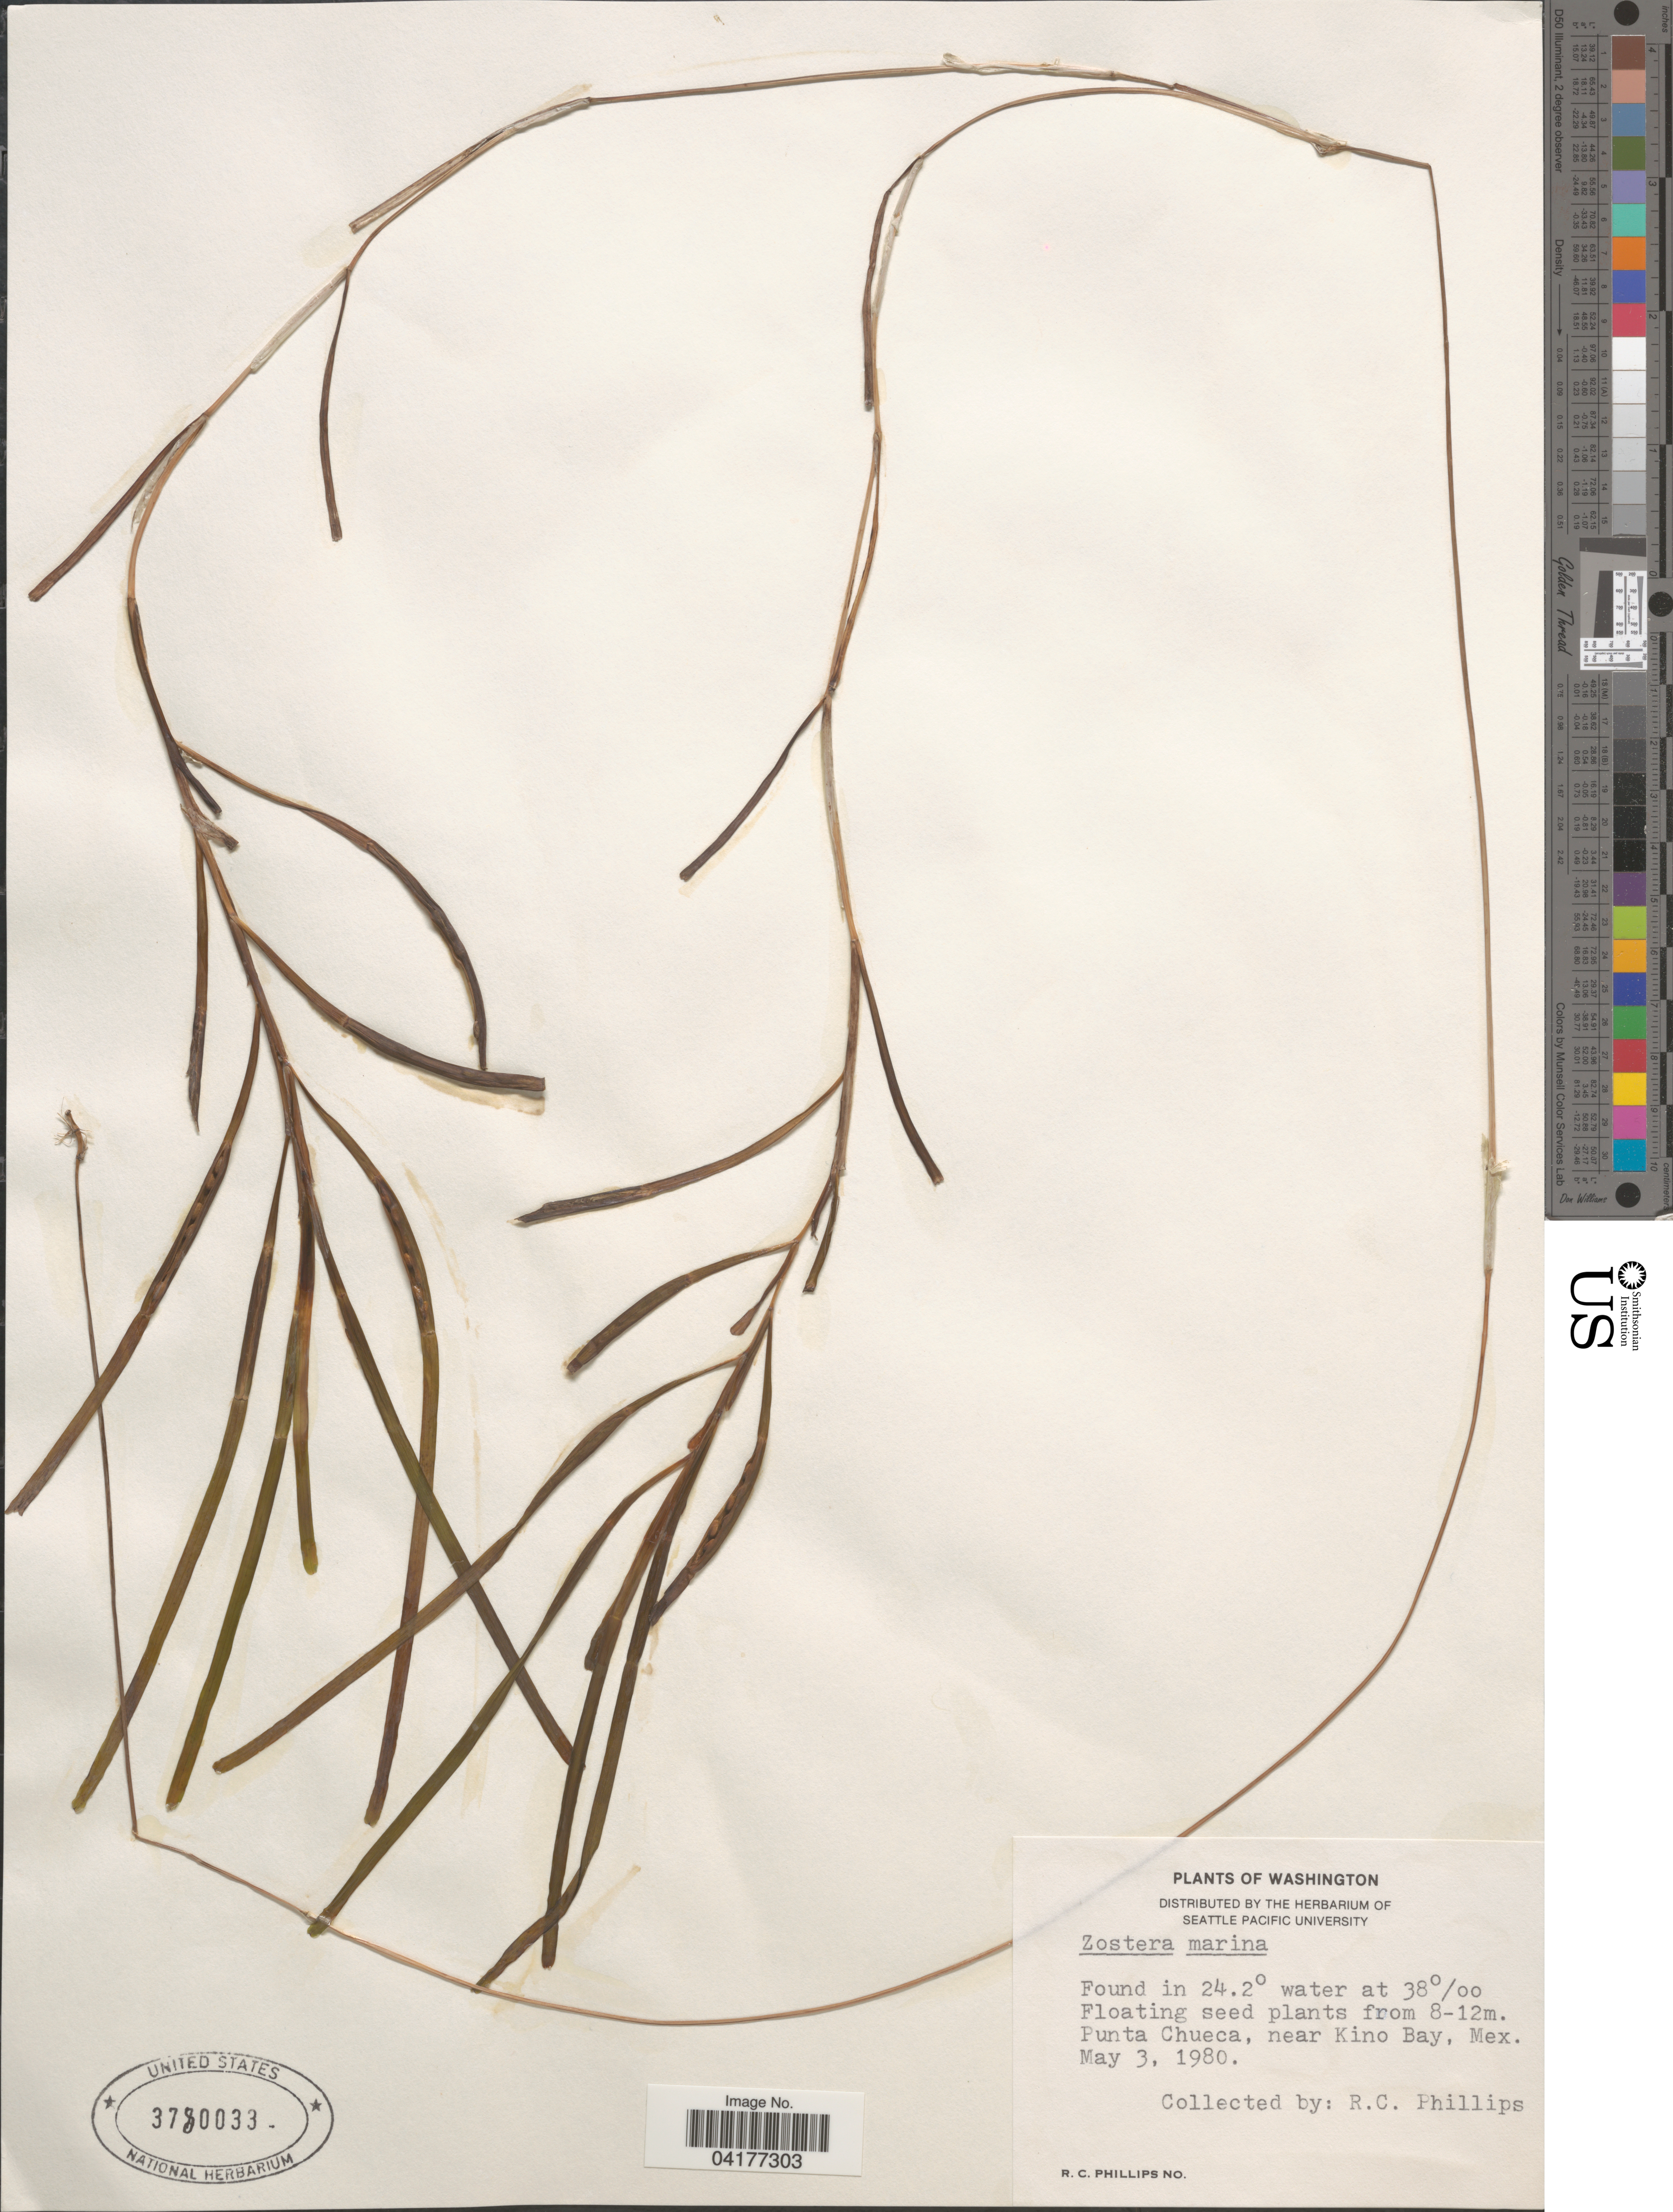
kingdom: Plantae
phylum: Tracheophyta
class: Liliopsida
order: Alismatales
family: Zosteraceae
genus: Zostera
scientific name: Zostera marina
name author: L.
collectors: R. C. Phillips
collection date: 1980-05-03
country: Mexico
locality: Punta Chueca, near Kino Bay.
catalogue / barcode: US 3780033